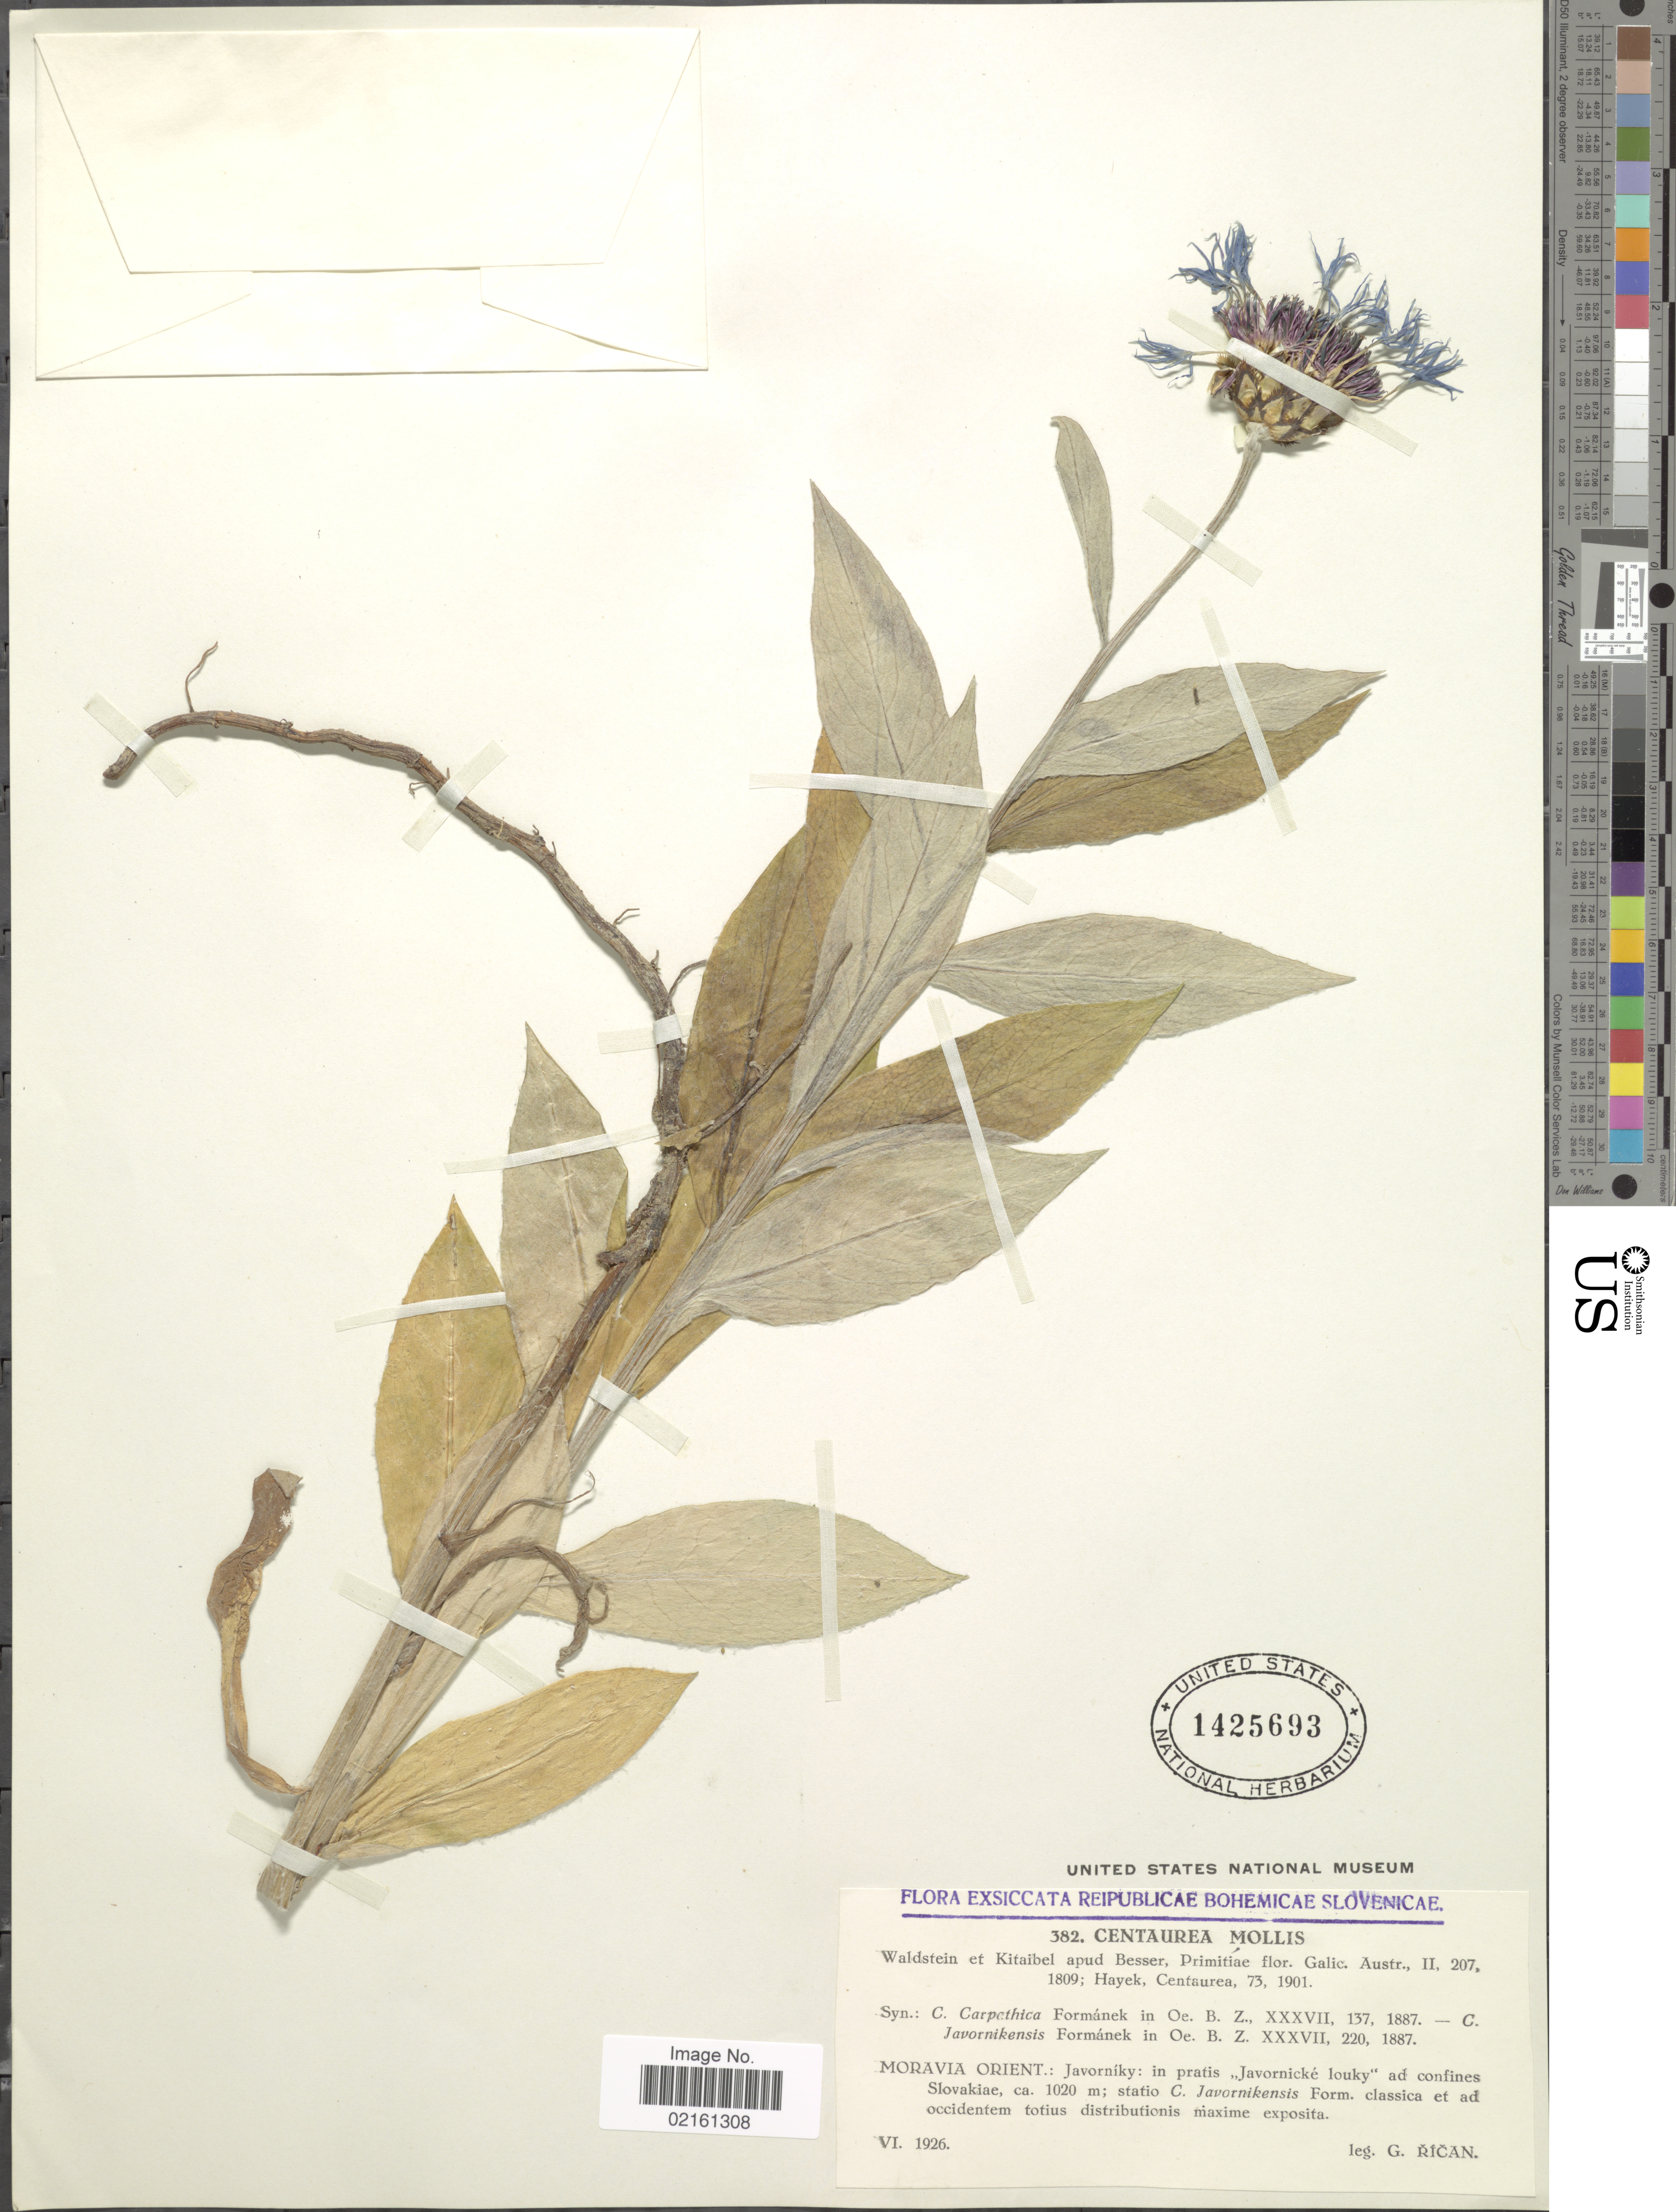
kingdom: Plantae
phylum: Tracheophyta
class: Magnoliopsida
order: Asterales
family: Asteraceae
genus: Centaurea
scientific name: Centaurea mollis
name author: Waldst. & Kit.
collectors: G. Rican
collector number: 382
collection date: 1926-06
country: Slovenia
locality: Reipublicae Bohemicae Slovenicae, Moravia Orient., Javorniky, in pratis Javornicke louky ad confines Slovakiae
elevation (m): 1020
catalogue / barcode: US 1425693